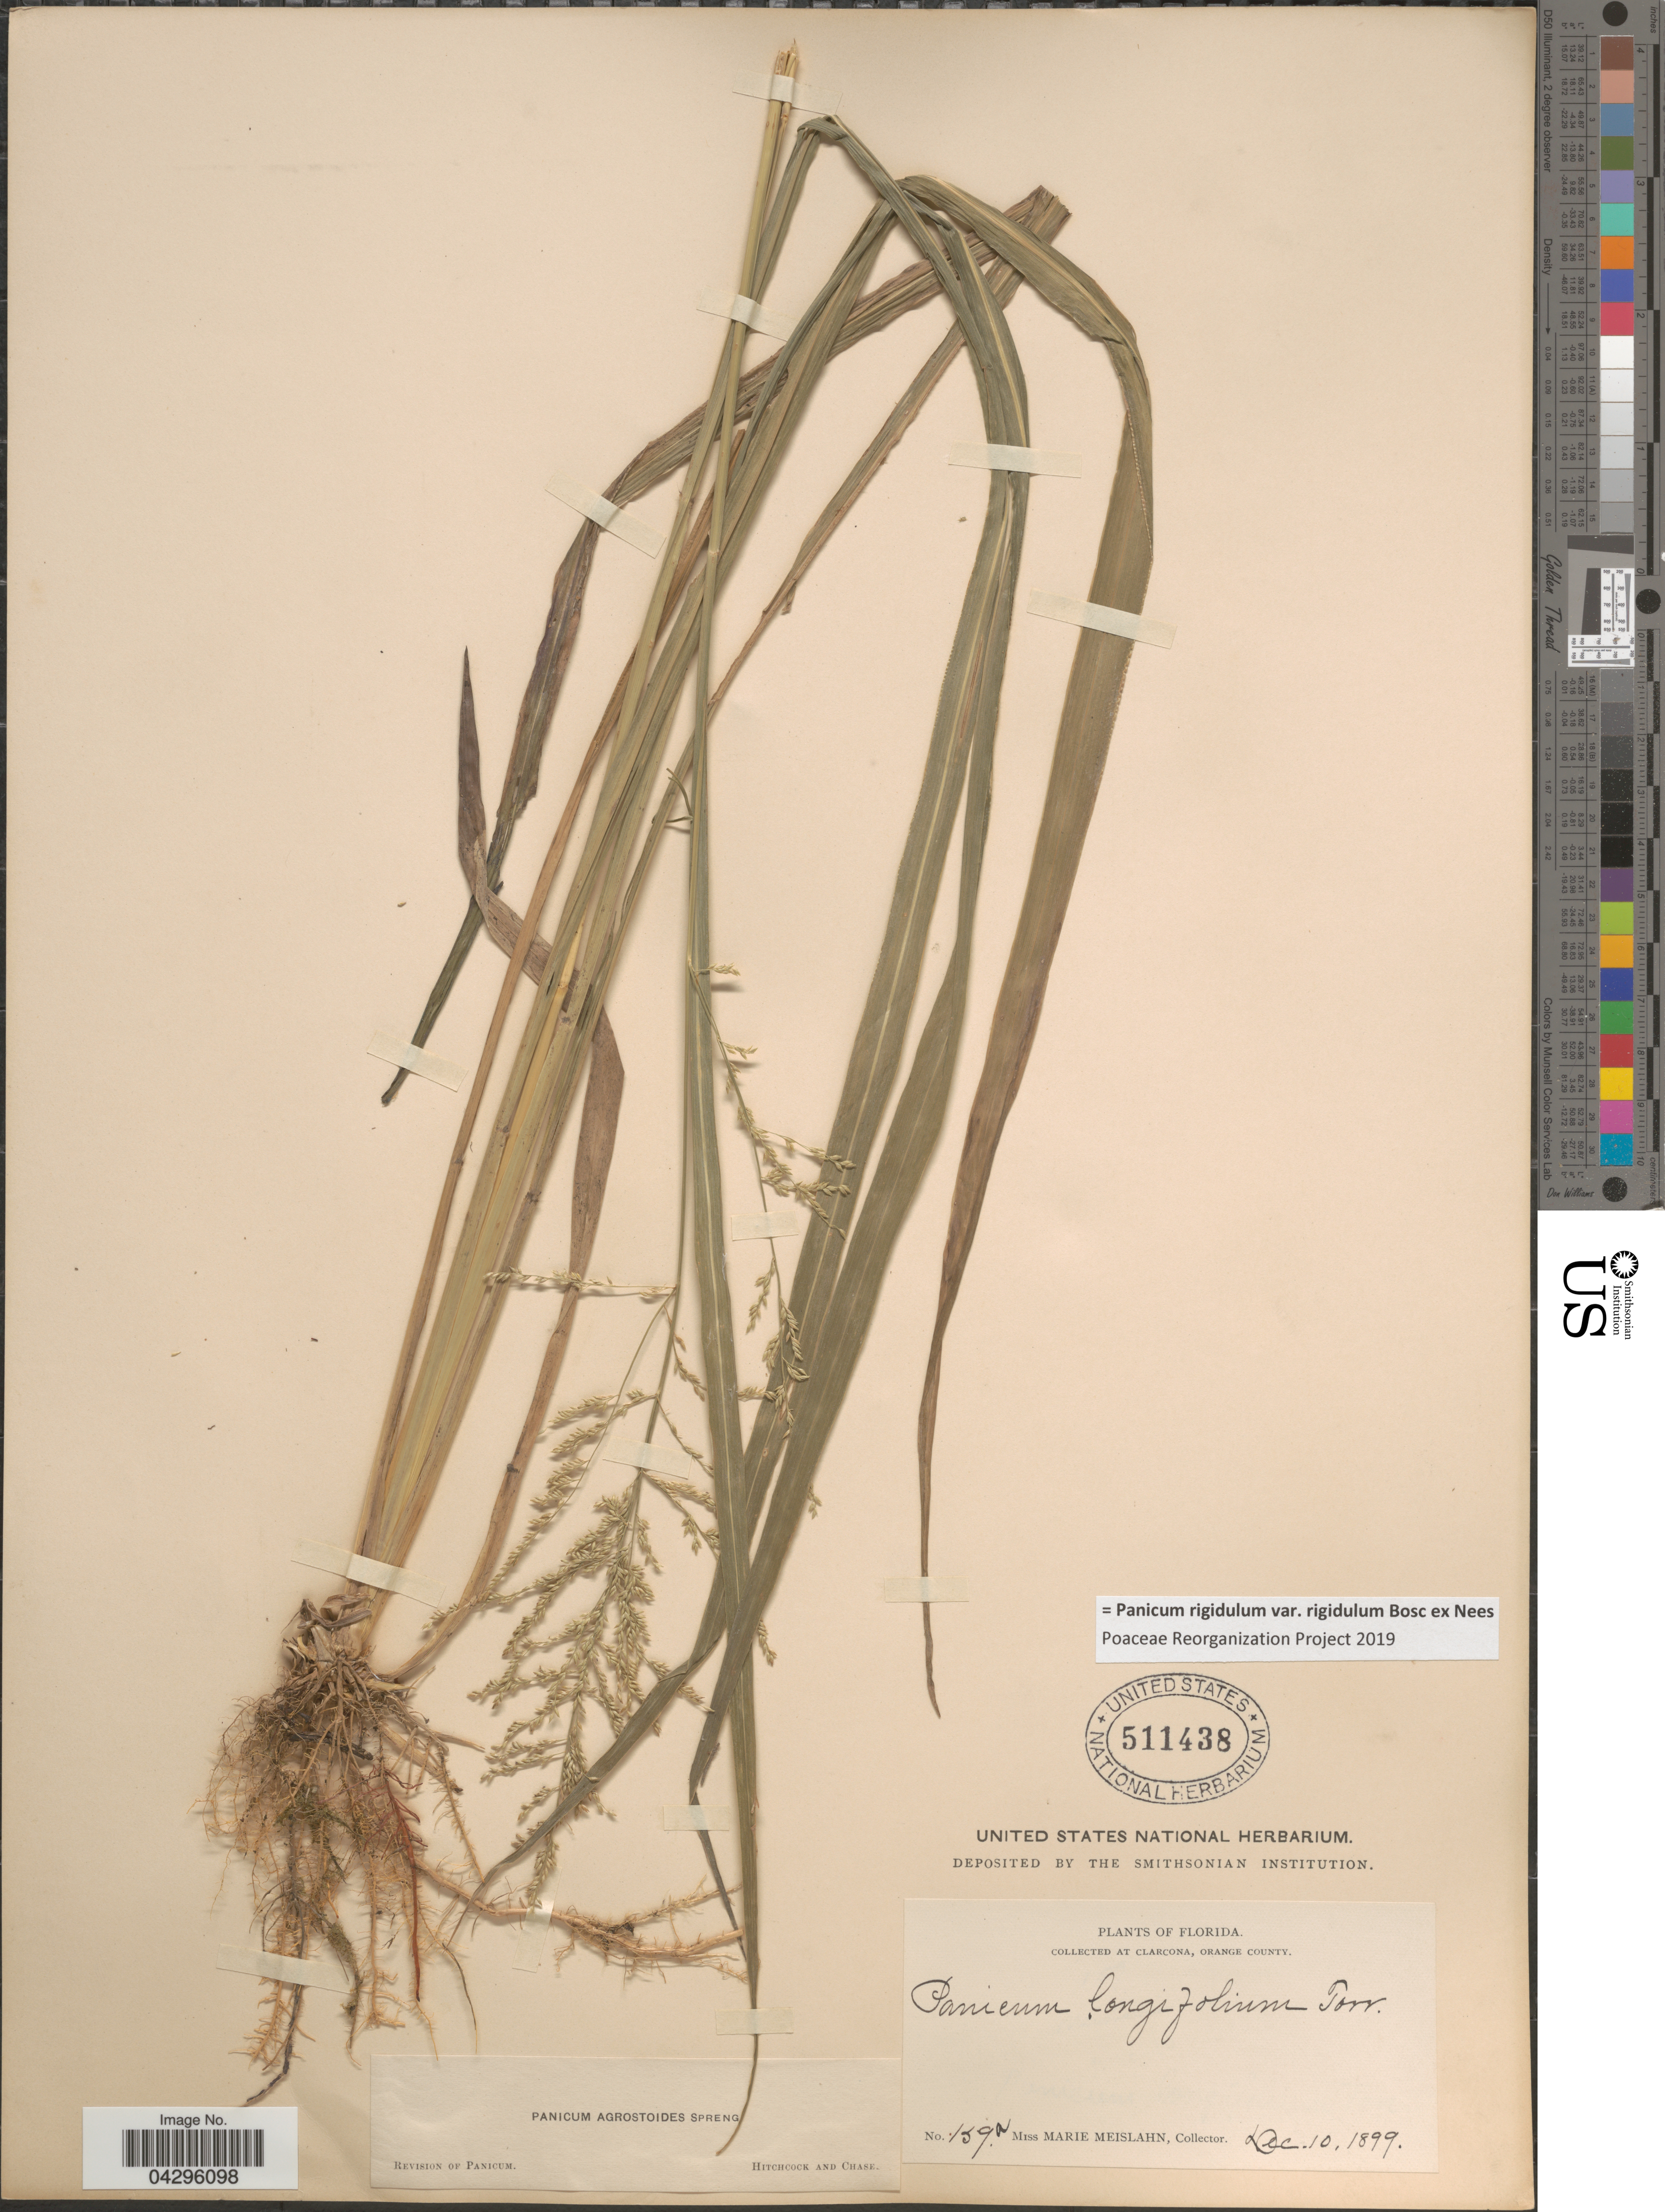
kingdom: Plantae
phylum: Tracheophyta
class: Liliopsida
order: Poales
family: Poaceae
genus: Panicum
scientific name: Panicum rigidulum var. rigidulum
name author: Bosc ex Nees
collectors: M. Meislahn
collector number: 159N*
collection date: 1899-12-10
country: United States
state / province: Florida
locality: At Clarcona, Orange County.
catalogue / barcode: US 511438